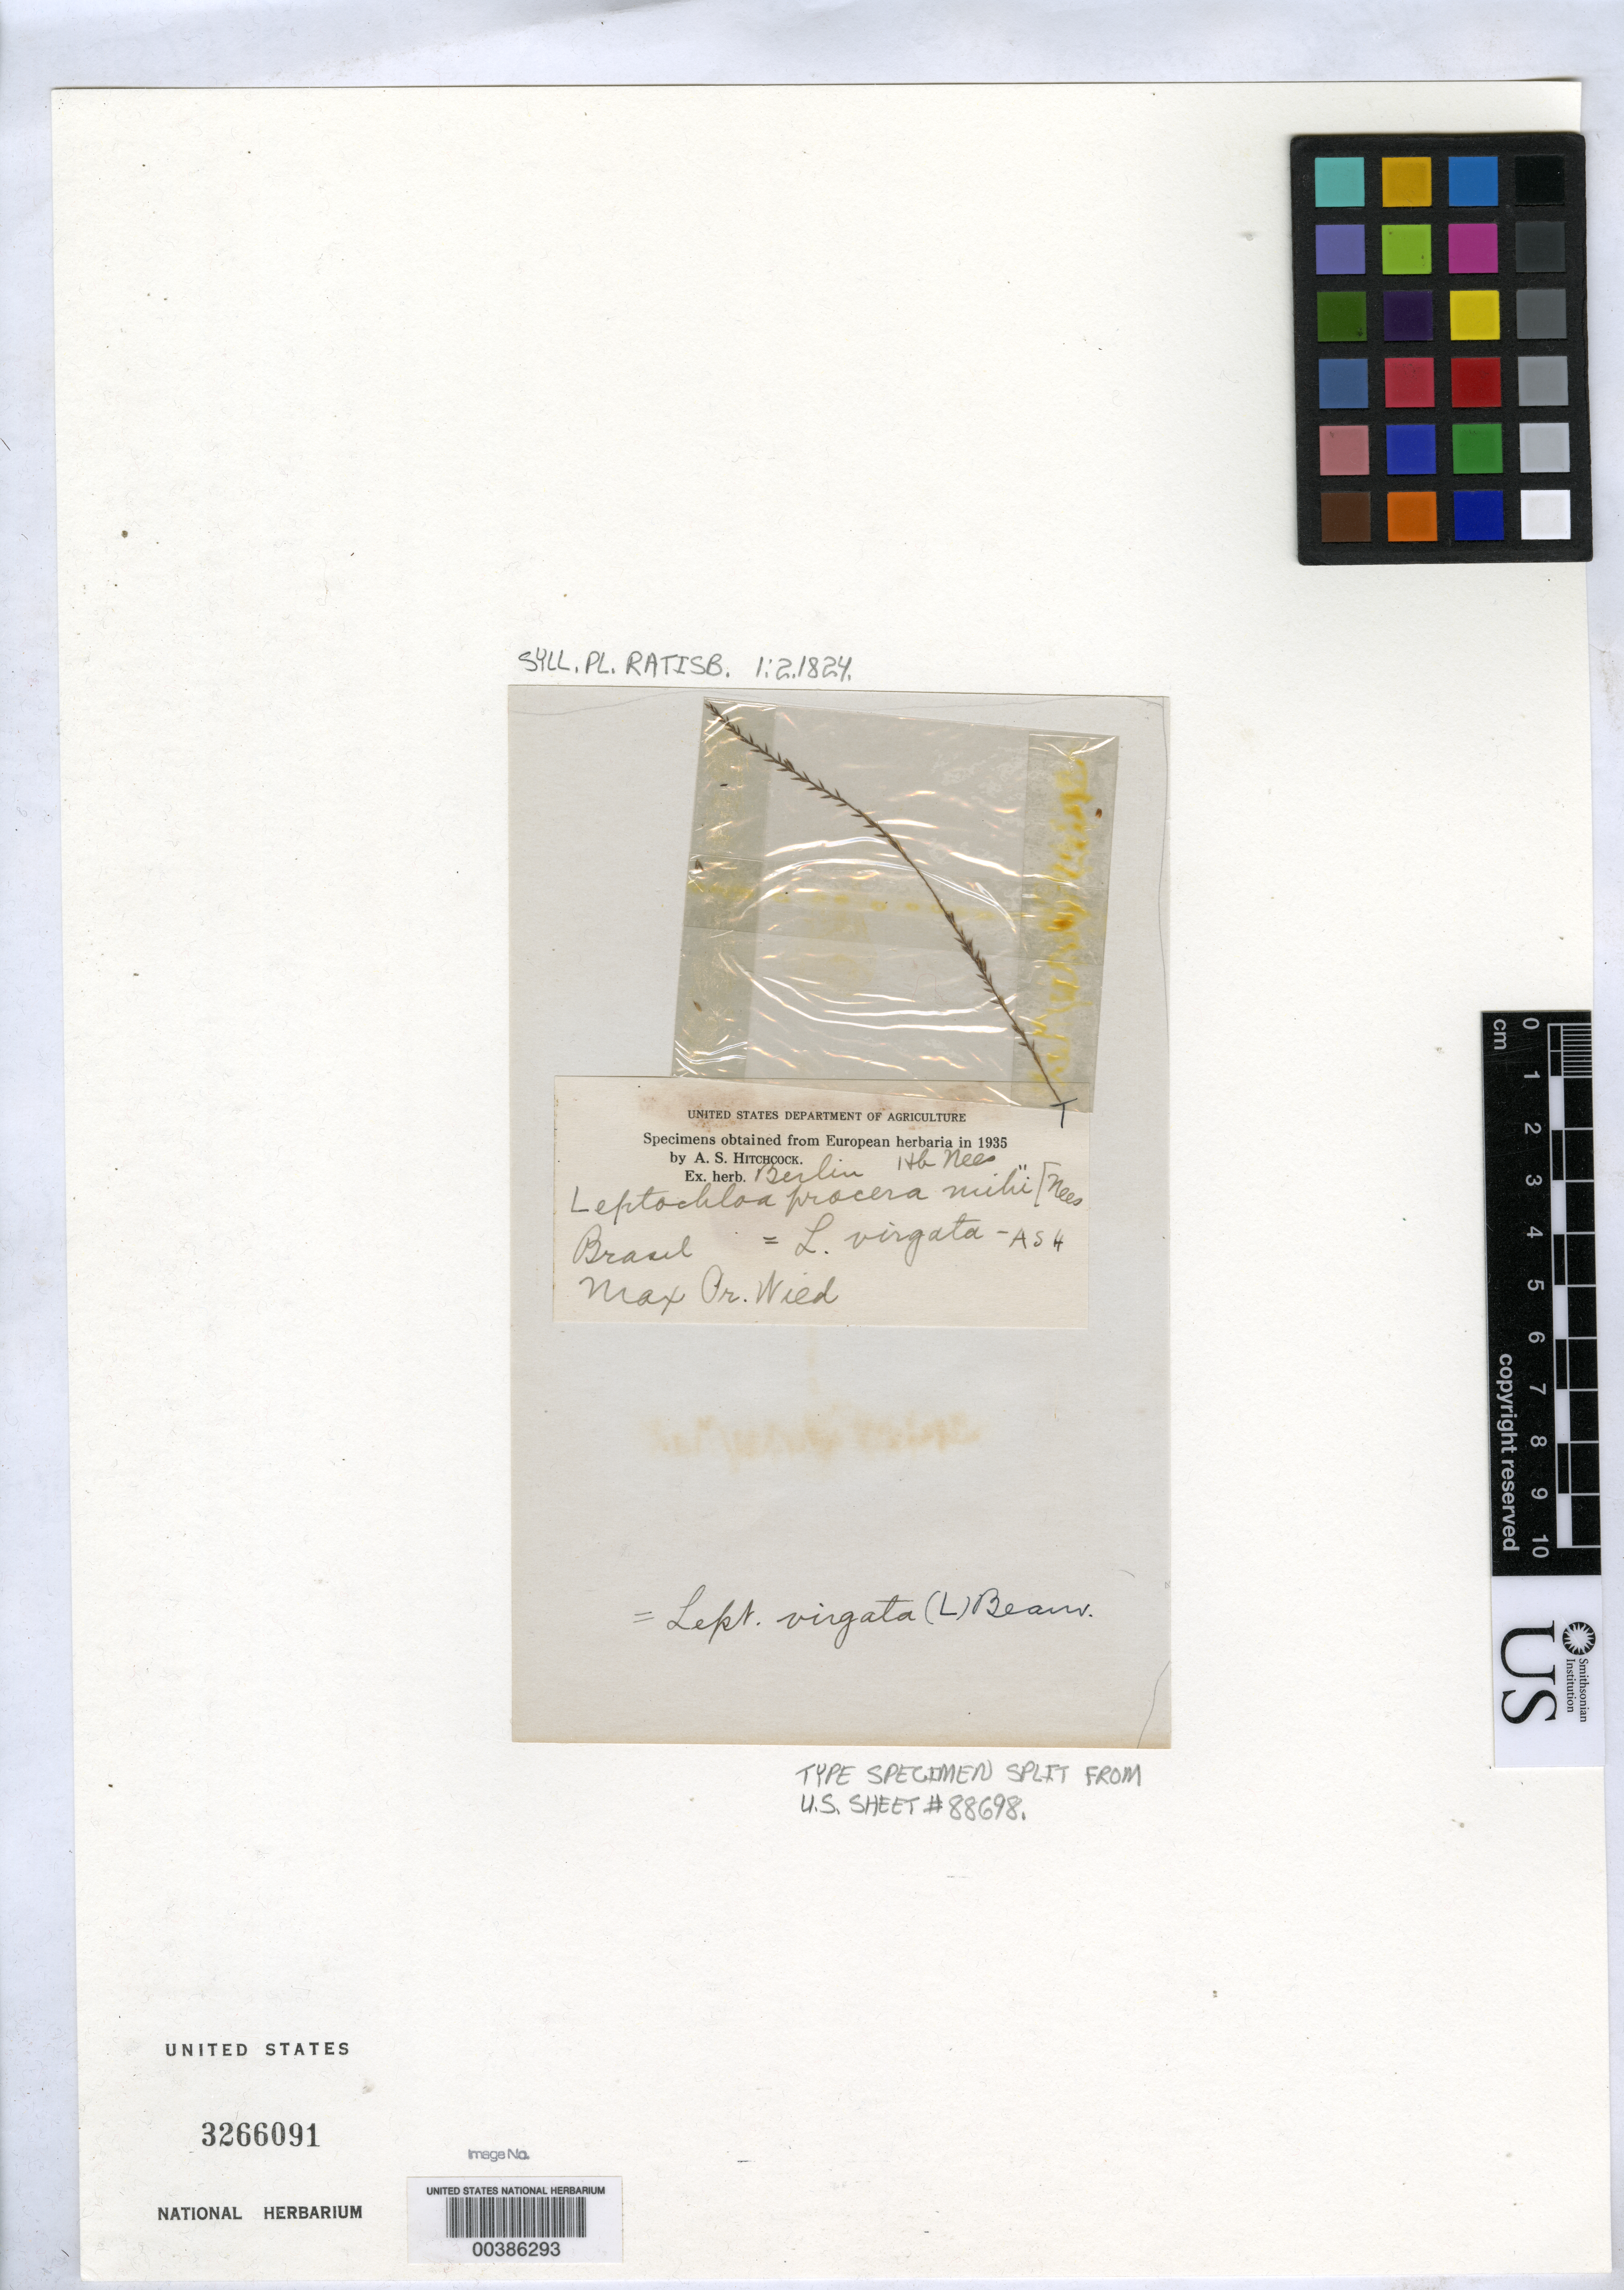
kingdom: Plantae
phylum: Tracheophyta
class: Liliopsida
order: Poales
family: Poaceae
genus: Leptochloa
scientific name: Leptochloa procera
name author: Nees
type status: Type Fragment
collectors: M. Neuwied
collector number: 244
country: Brazil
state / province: Minas Gerais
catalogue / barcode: US 3266091